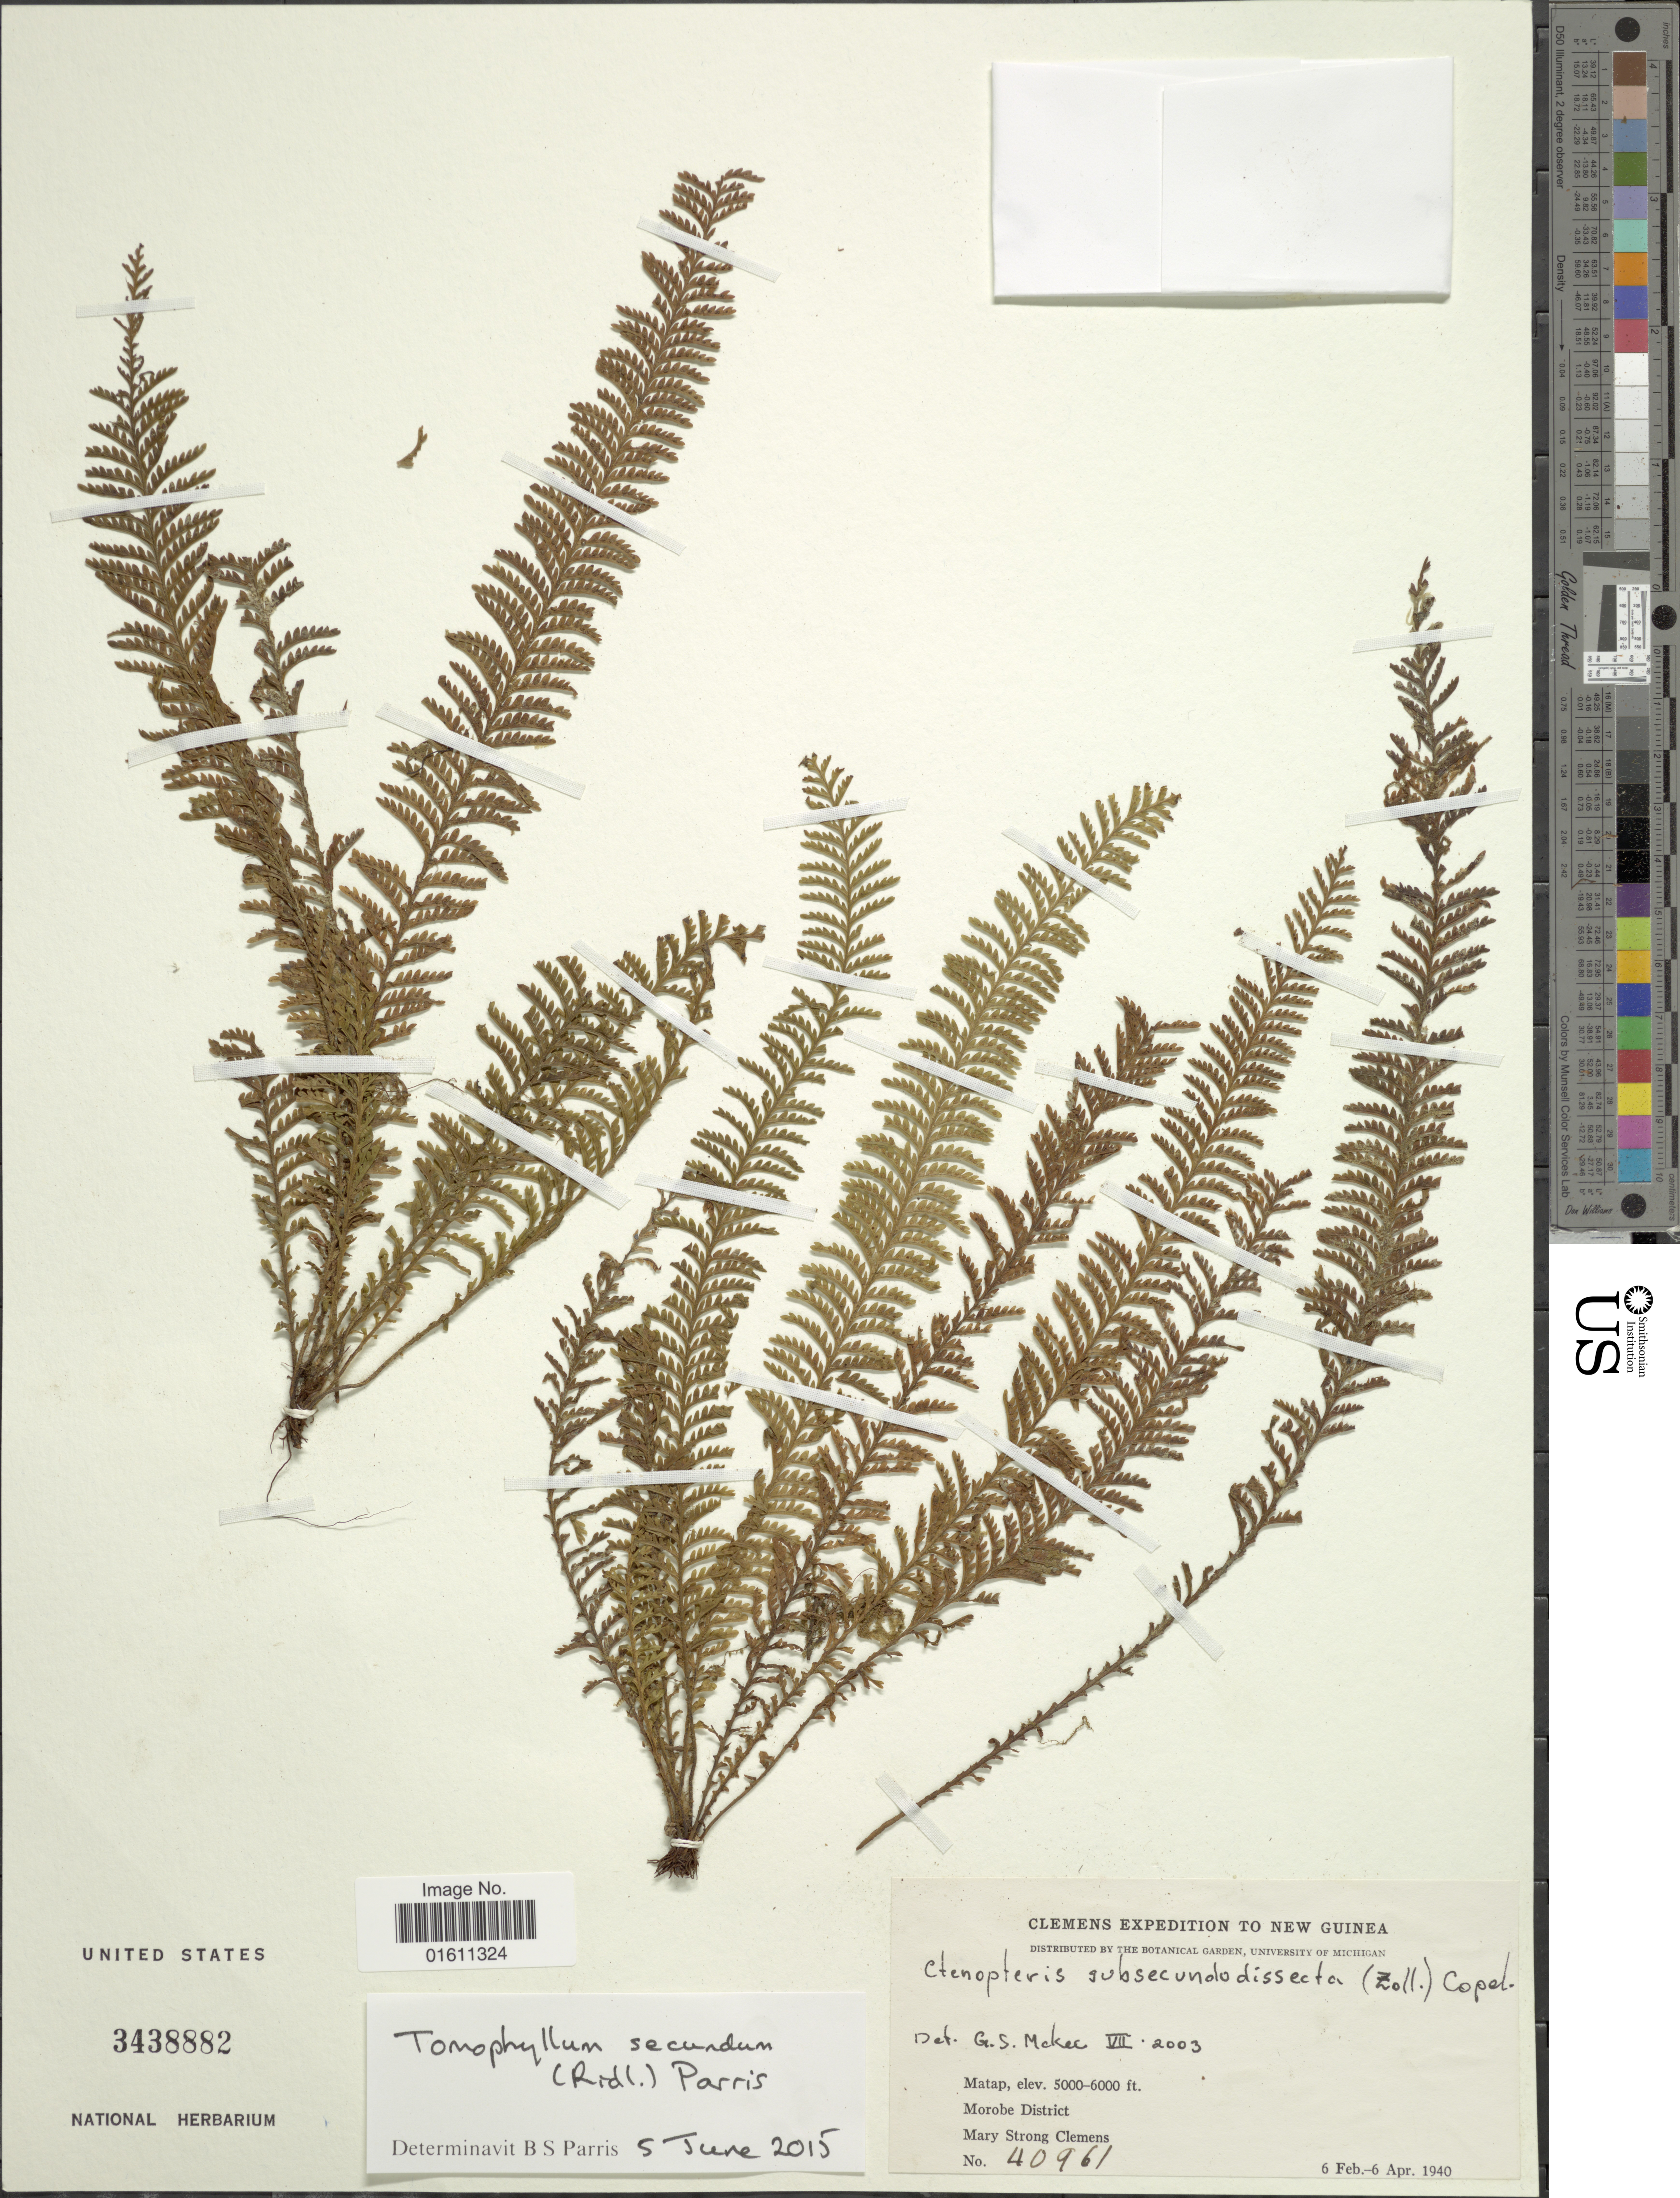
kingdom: Plantae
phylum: Tracheophyta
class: Polypodiopsida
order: Polypodiales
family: Polypodiaceae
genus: Tomophyllum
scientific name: Tomophyllum secundum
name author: (Ridl.) Parris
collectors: M. S. Clemens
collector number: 40961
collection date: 1940-02-06/1940-04-06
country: Papua New Guinea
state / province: Morobe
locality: New Guinea, Matap, Morobe District.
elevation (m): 1524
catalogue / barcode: US 3438882